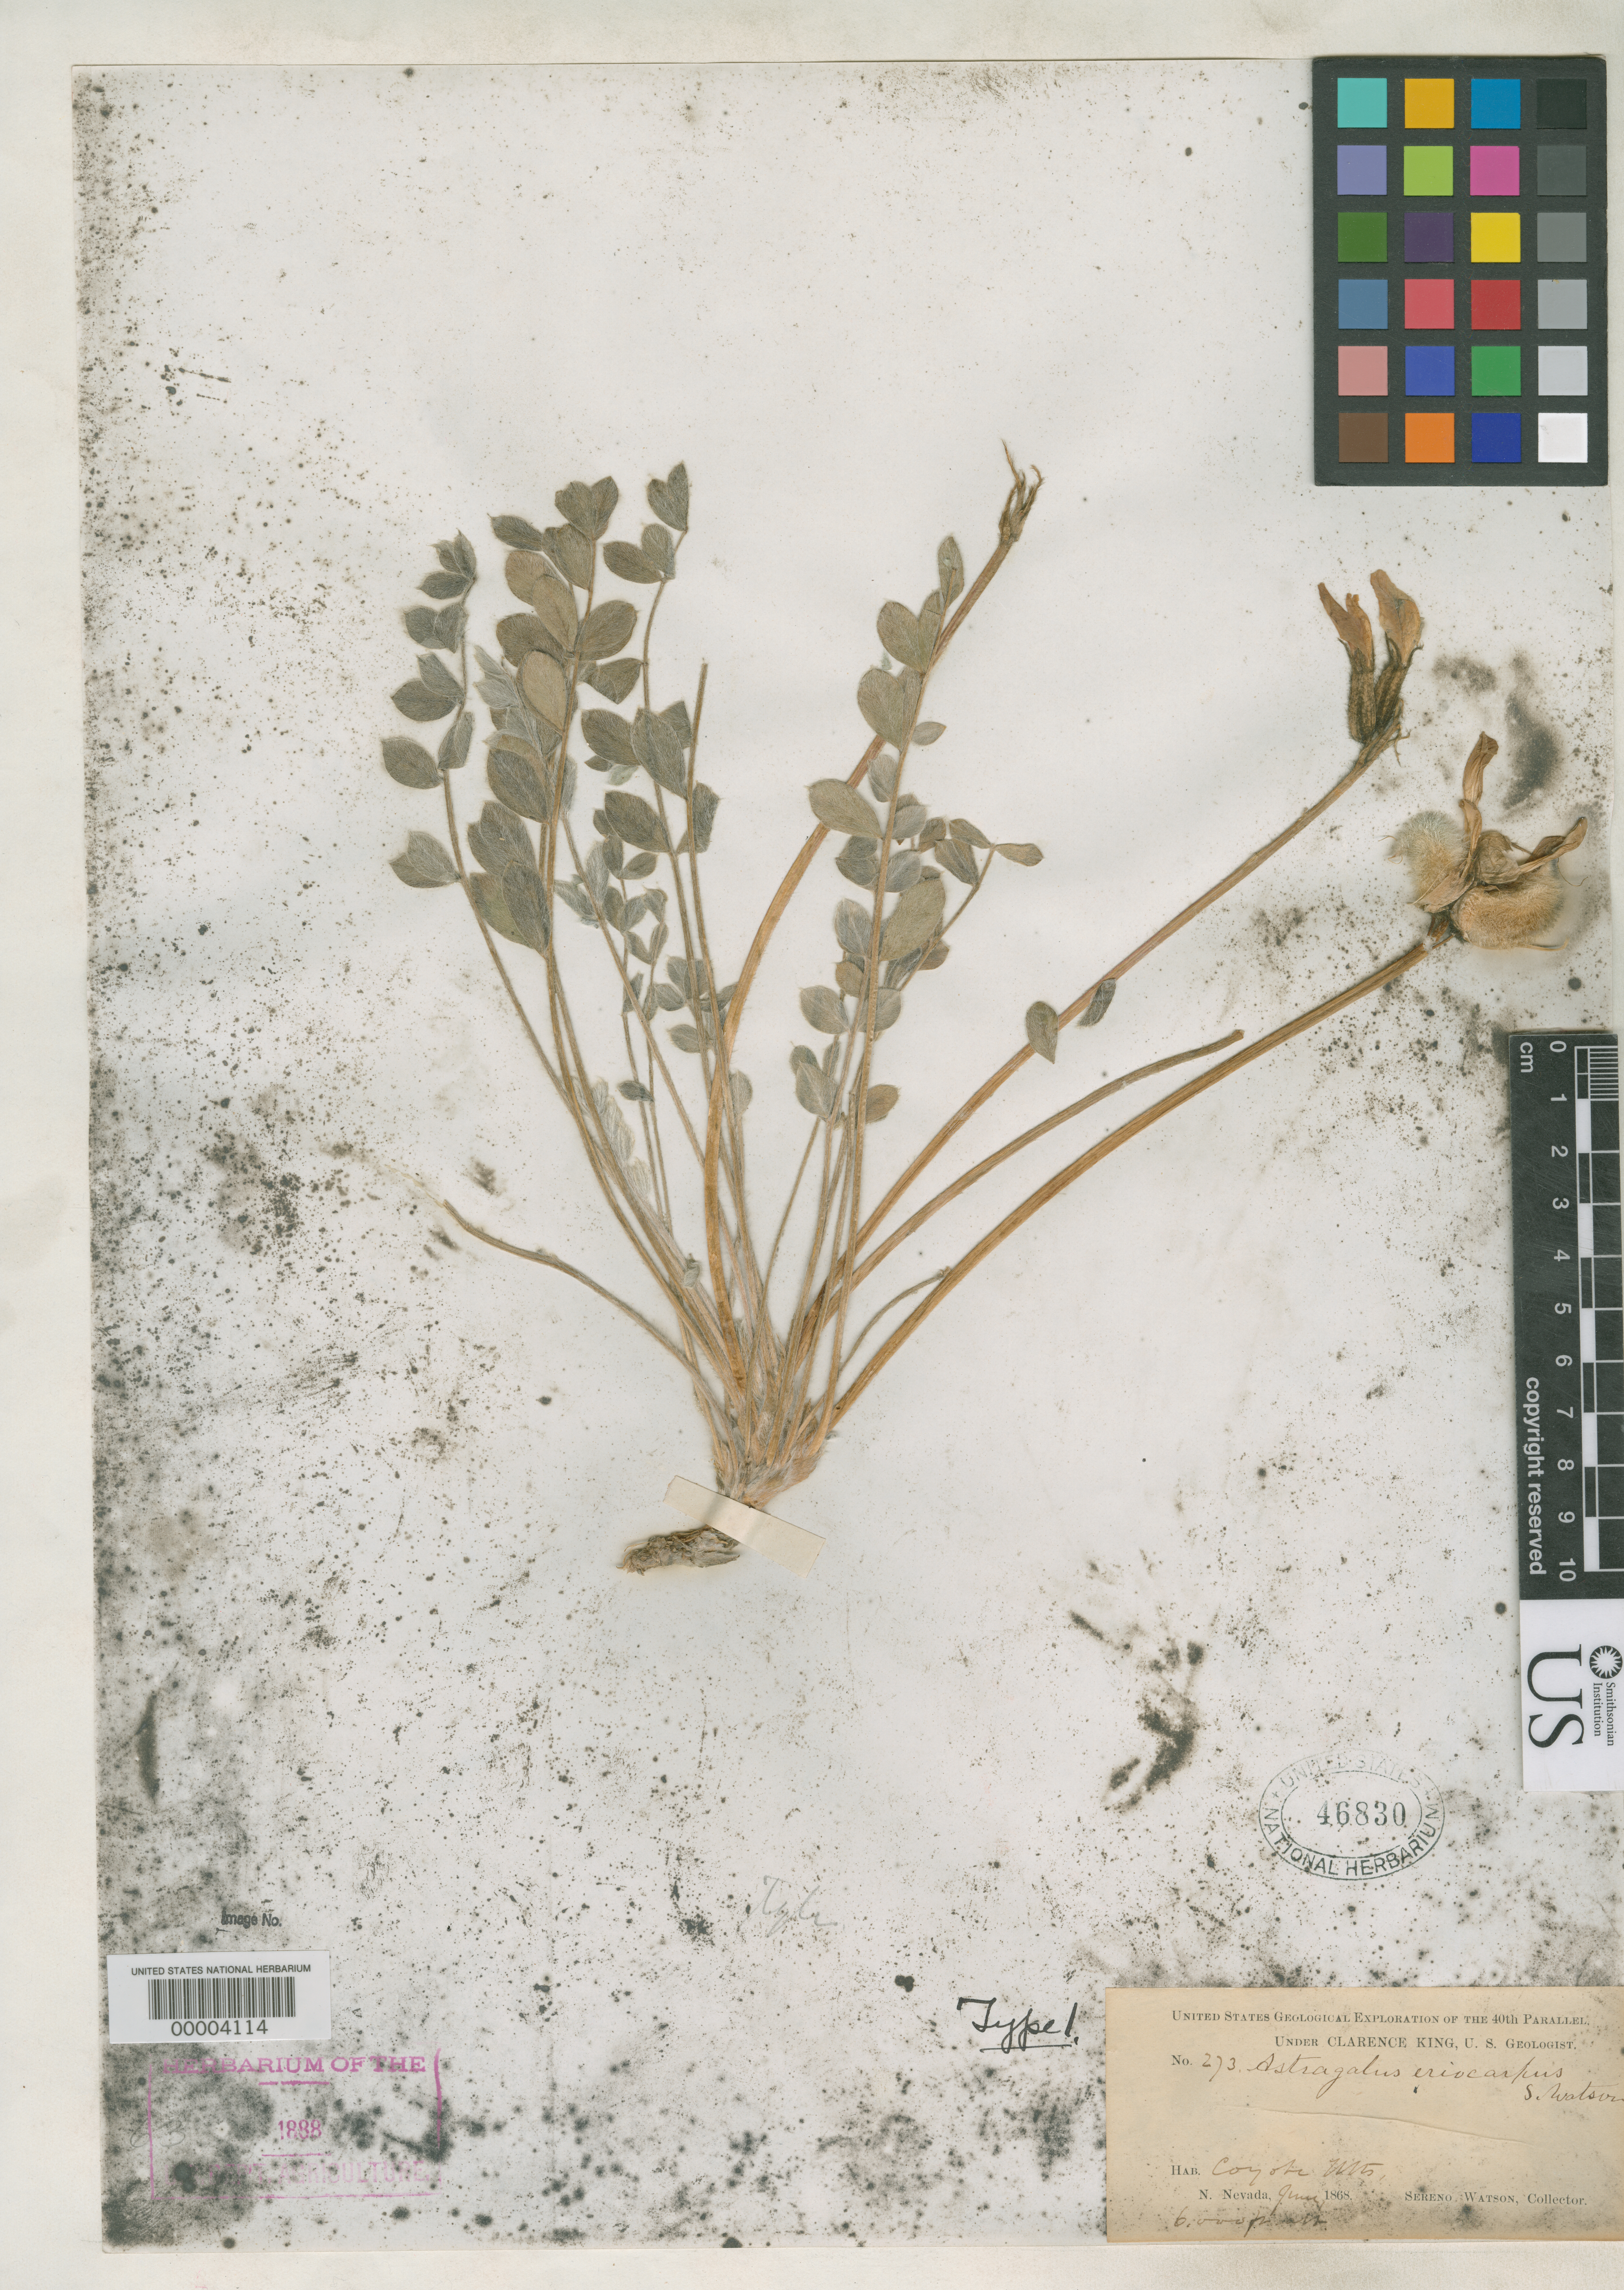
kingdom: Plantae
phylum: Tracheophyta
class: Magnoliopsida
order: Fabales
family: Fabaceae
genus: Astragalus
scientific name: Astragalus eriocarpus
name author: S. Watson in C. King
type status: Holotype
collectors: S. Watson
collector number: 273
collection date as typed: Jun 1868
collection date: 1868-06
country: United States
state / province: Nevada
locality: Coyote Mountains.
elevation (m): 1524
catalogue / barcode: US 46830